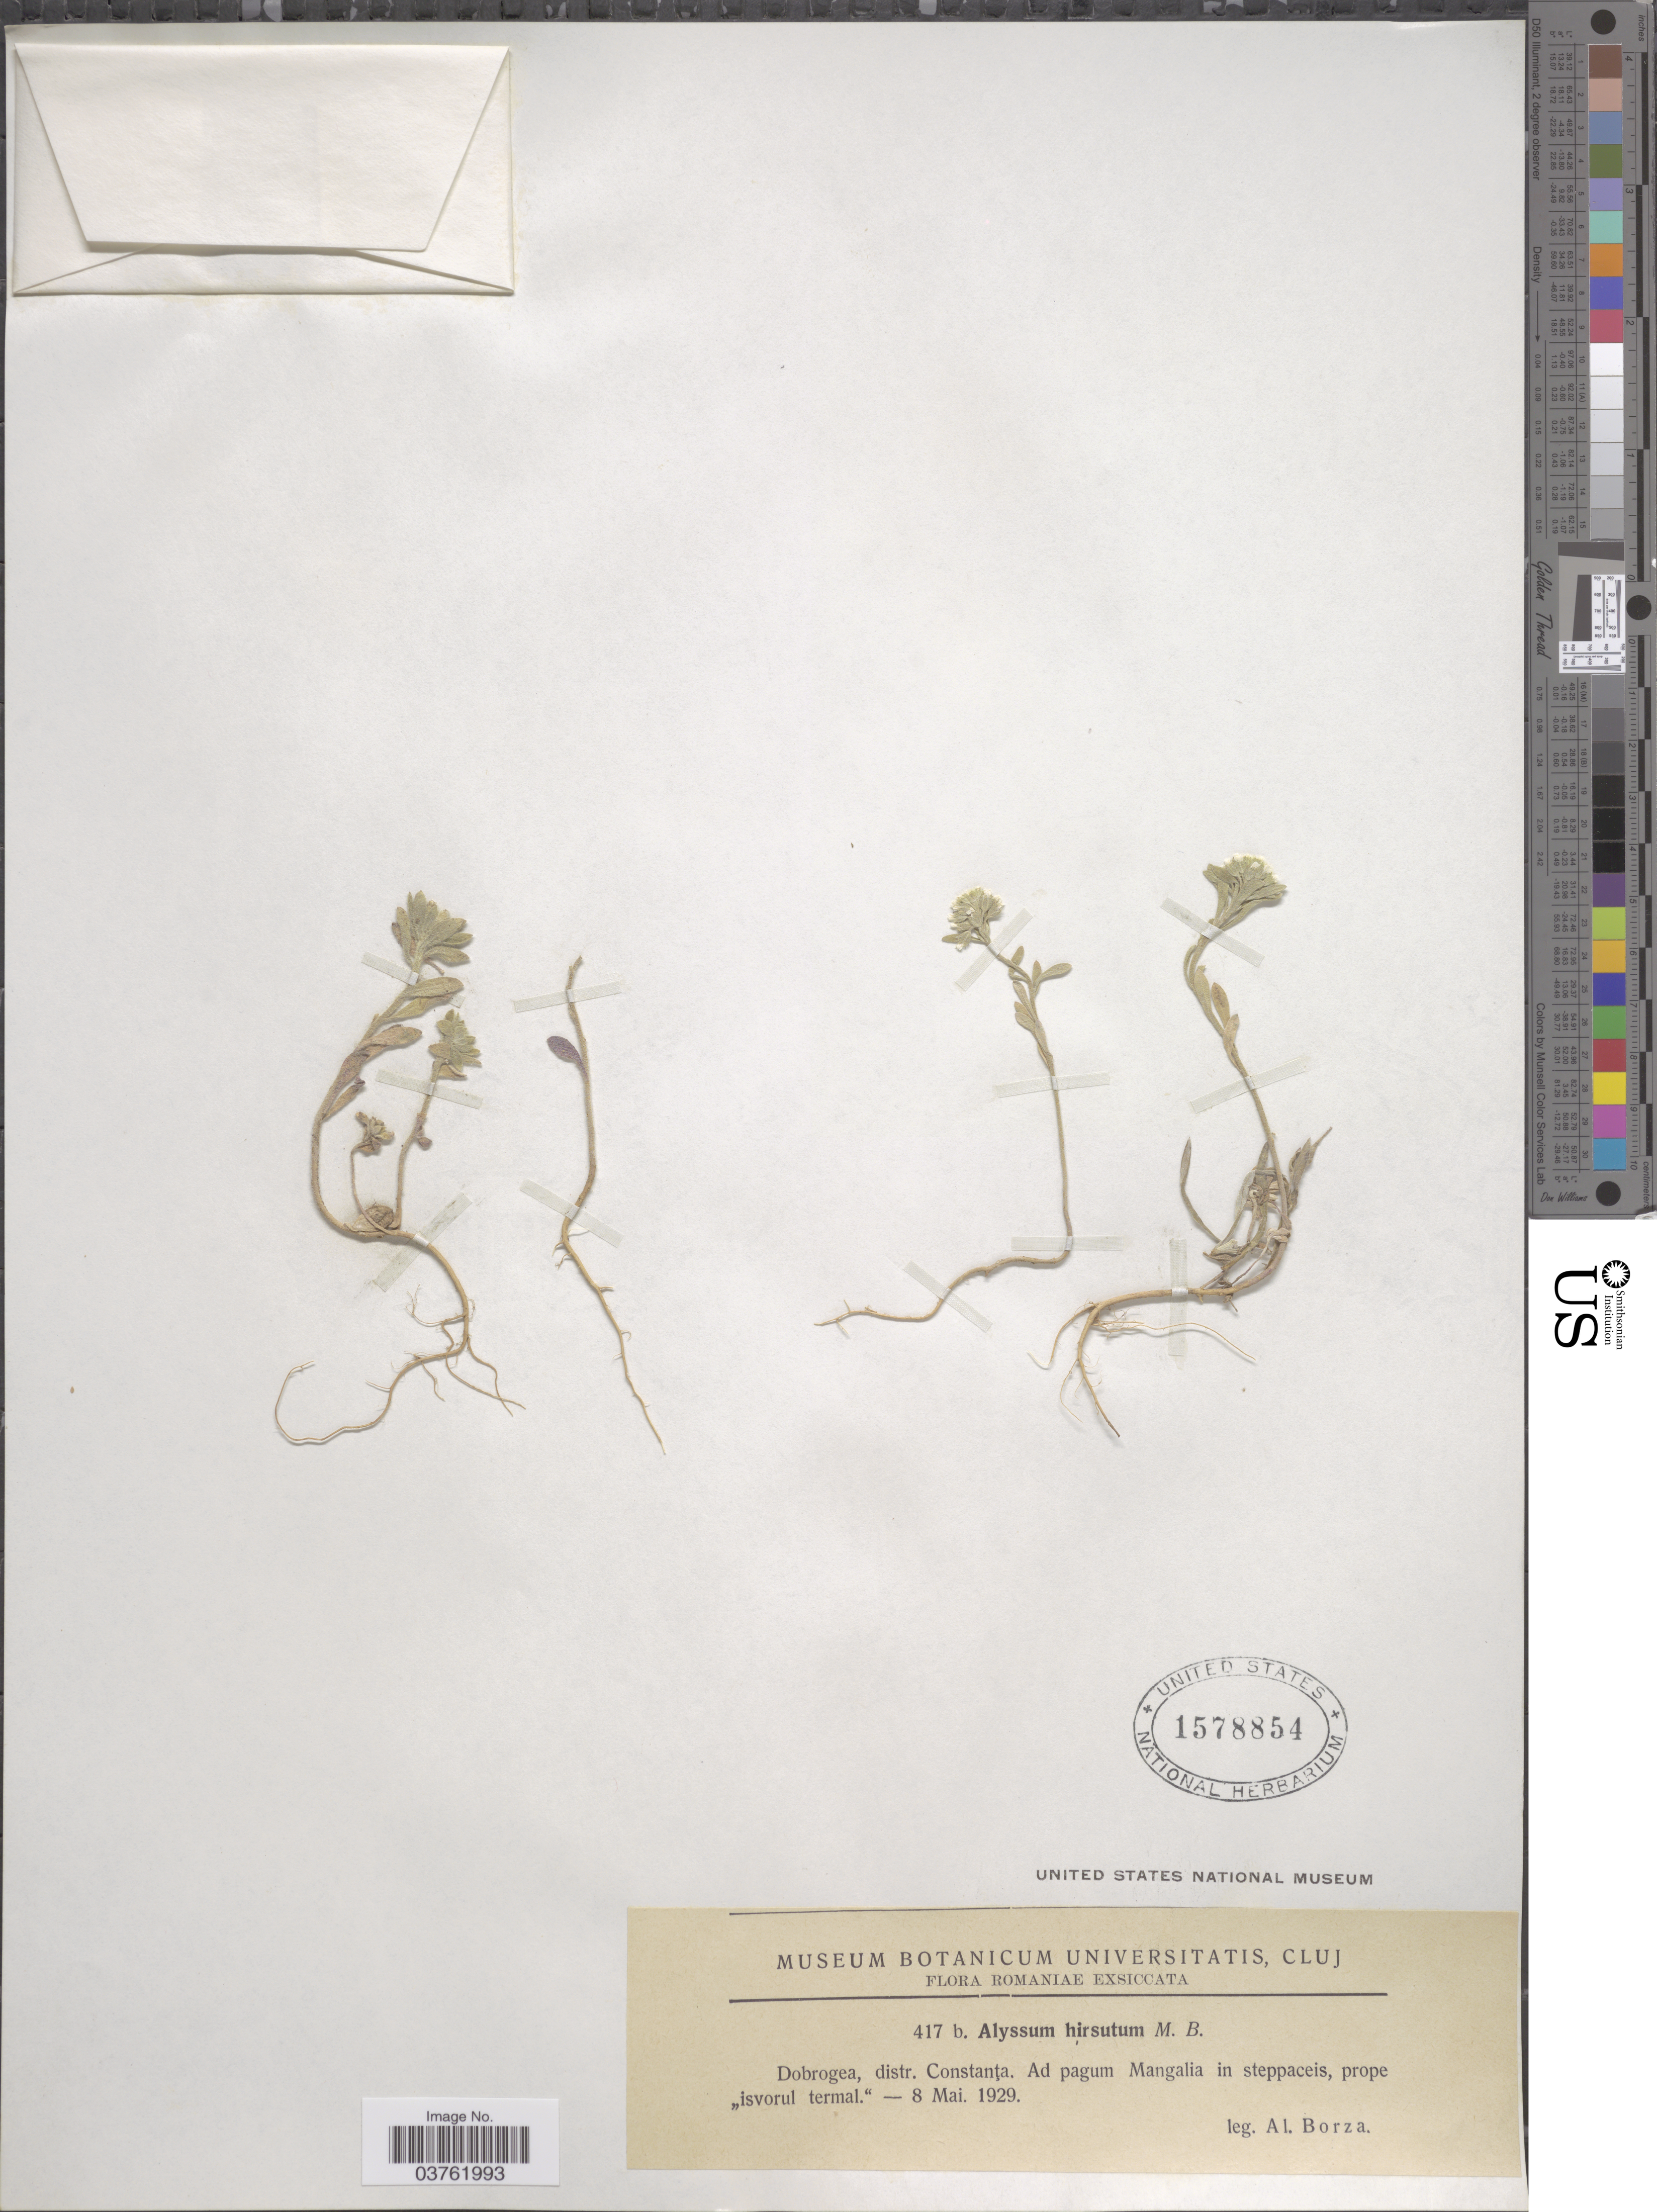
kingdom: Plantae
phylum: Tracheophyta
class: Magnoliopsida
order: Brassicales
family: Brassicaceae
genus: Alyssum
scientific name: Alyssum hirsutum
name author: M. Bieb.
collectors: A. Borza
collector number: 417b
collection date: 1929-05-08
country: Romania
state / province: Constanta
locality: Dobrogea, distr. Constanţa. Ad pagum Mangalia in steppaceis, prope "isvorul termal".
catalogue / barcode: US 1578854